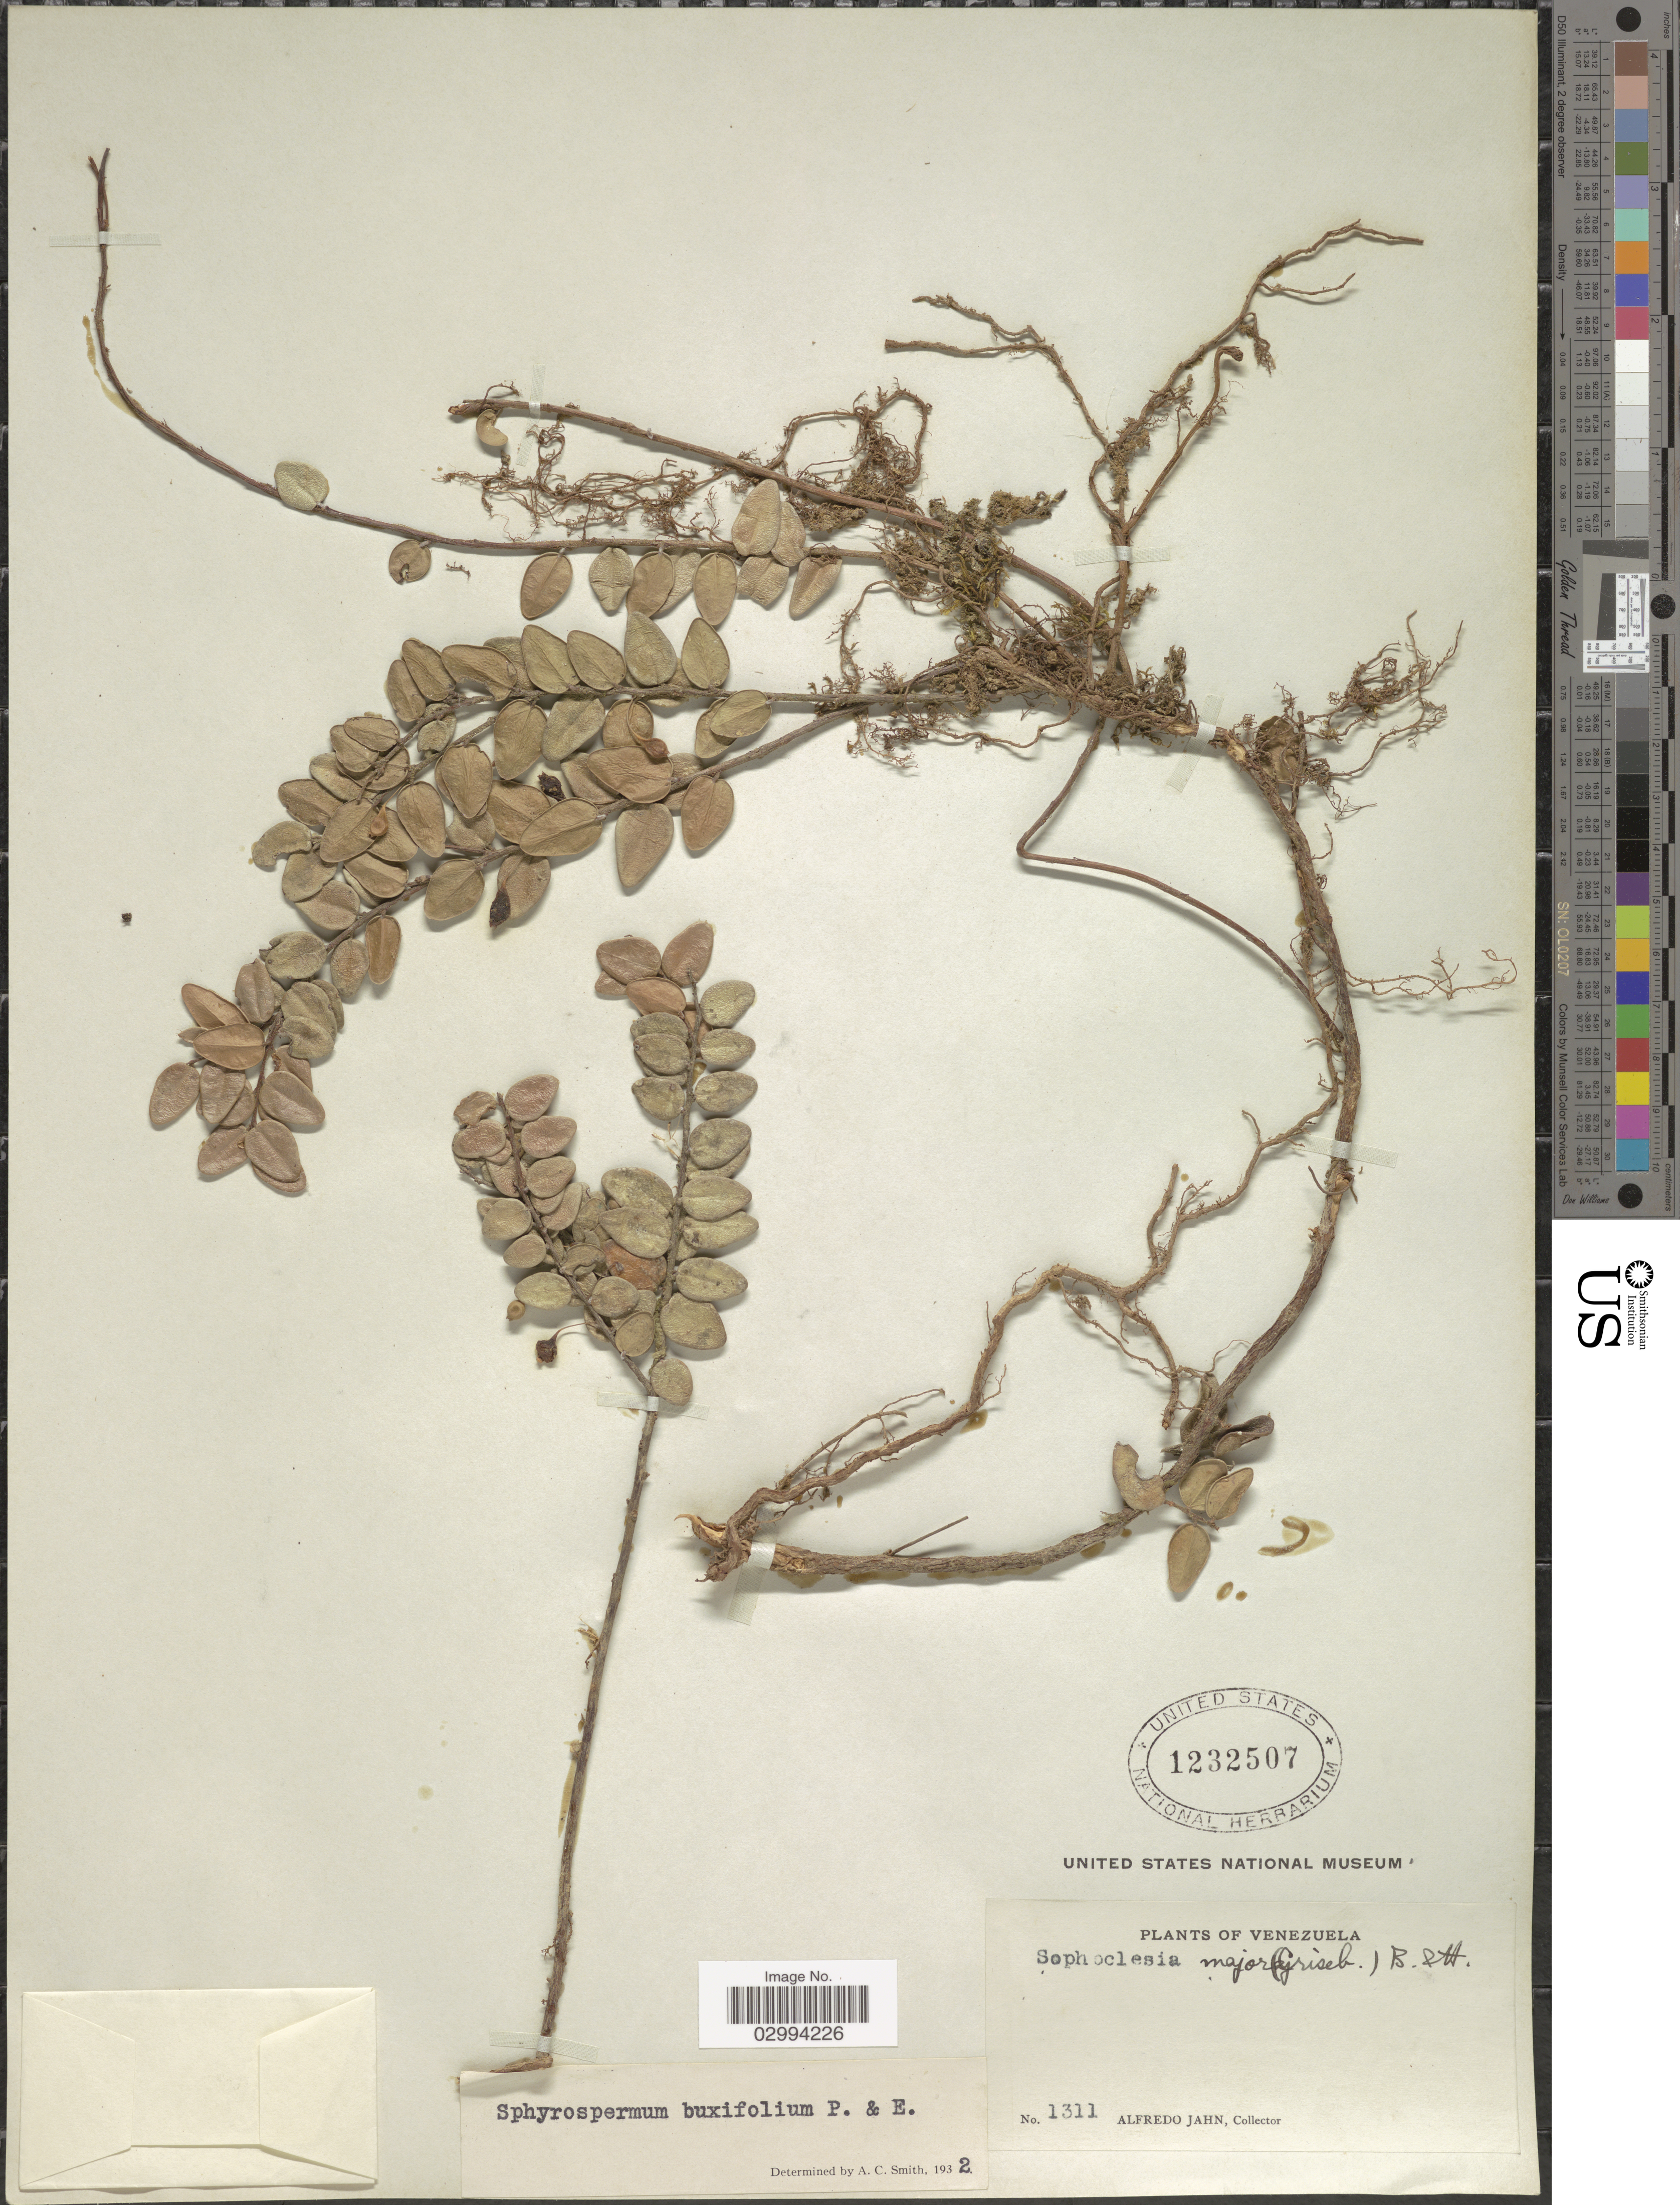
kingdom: Plantae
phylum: Tracheophyta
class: Magnoliopsida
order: Ericales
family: Ericaceae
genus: Sphyrospermum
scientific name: Sphyrospermum buxifolium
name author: Poepp. & Endl.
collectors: A. Jahn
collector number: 1311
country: Venezuela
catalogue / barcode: US 1232507